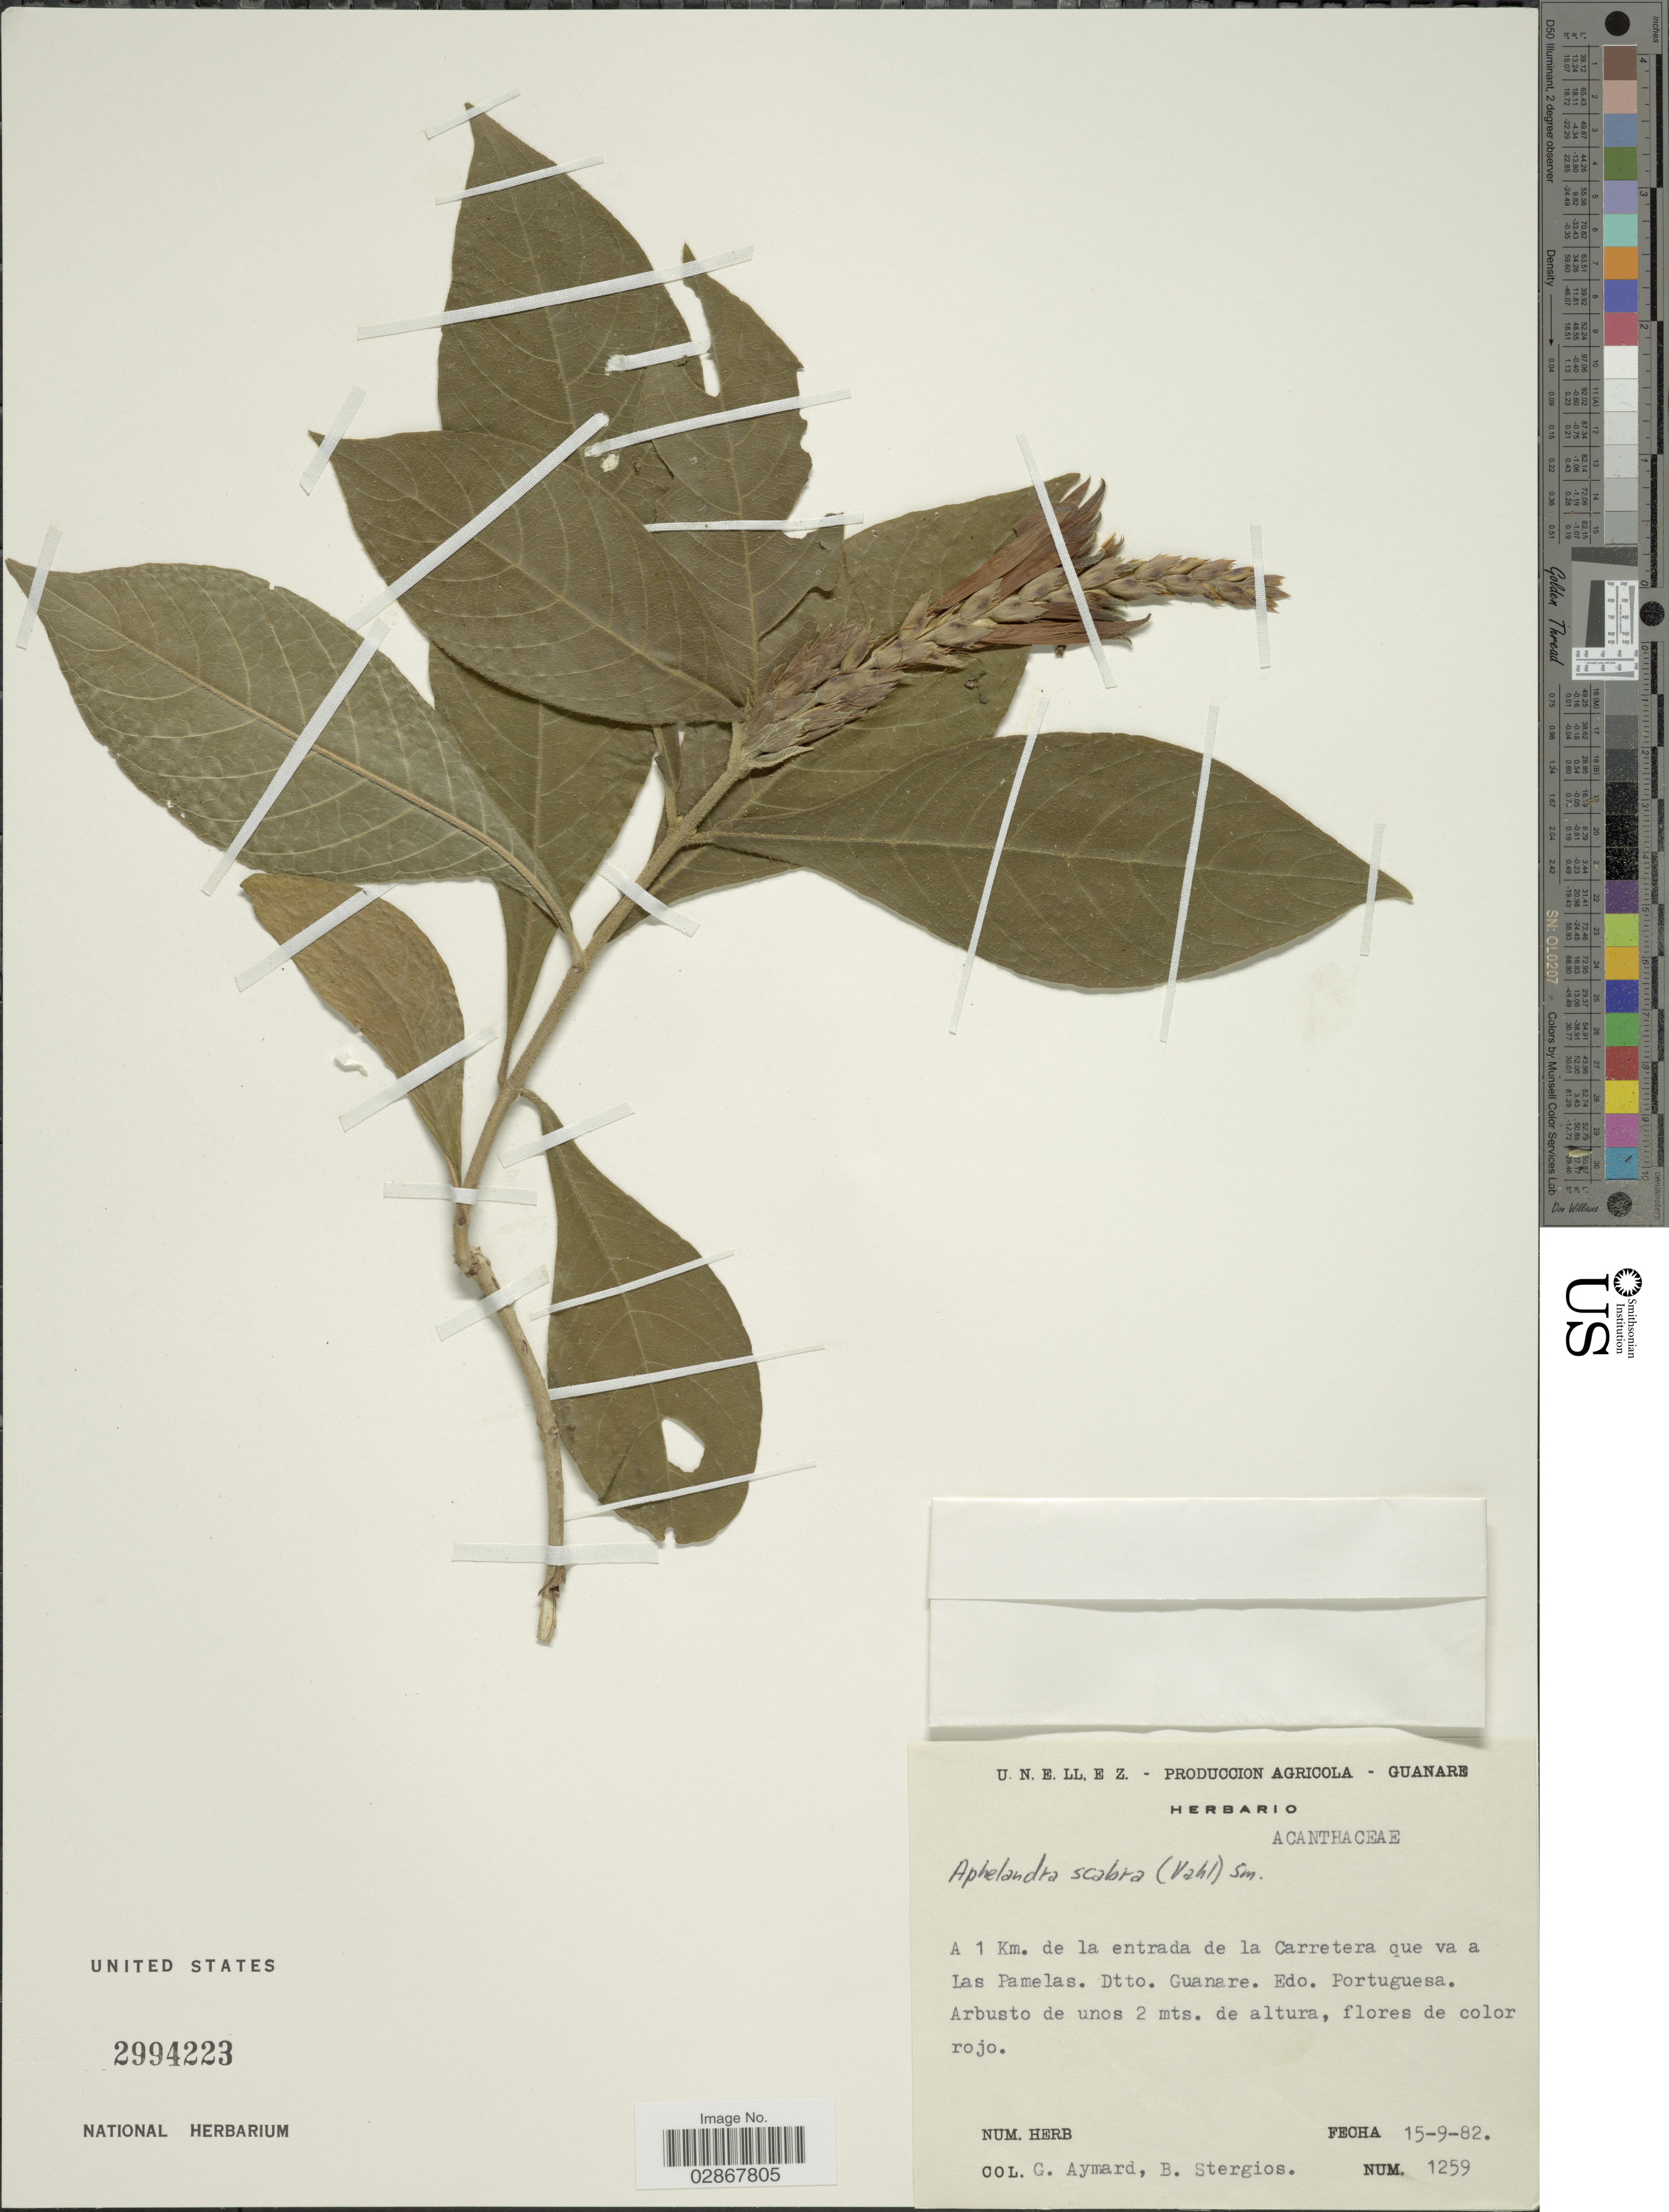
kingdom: Plantae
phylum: Tracheophyta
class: Magnoliopsida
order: Lamiales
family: Acanthaceae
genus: Aphelandra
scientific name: Aphelandra scabra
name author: (Vahl) Sm.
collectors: G. A. Aymard & B. G. Stergios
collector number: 1259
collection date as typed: Transcribed d/m/y: 15/9/82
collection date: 1982-09-15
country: Venezuela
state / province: Portuguesa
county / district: Guanare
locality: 1 km de la entrada de la carretera que va a Las Pamelas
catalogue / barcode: US 2994223